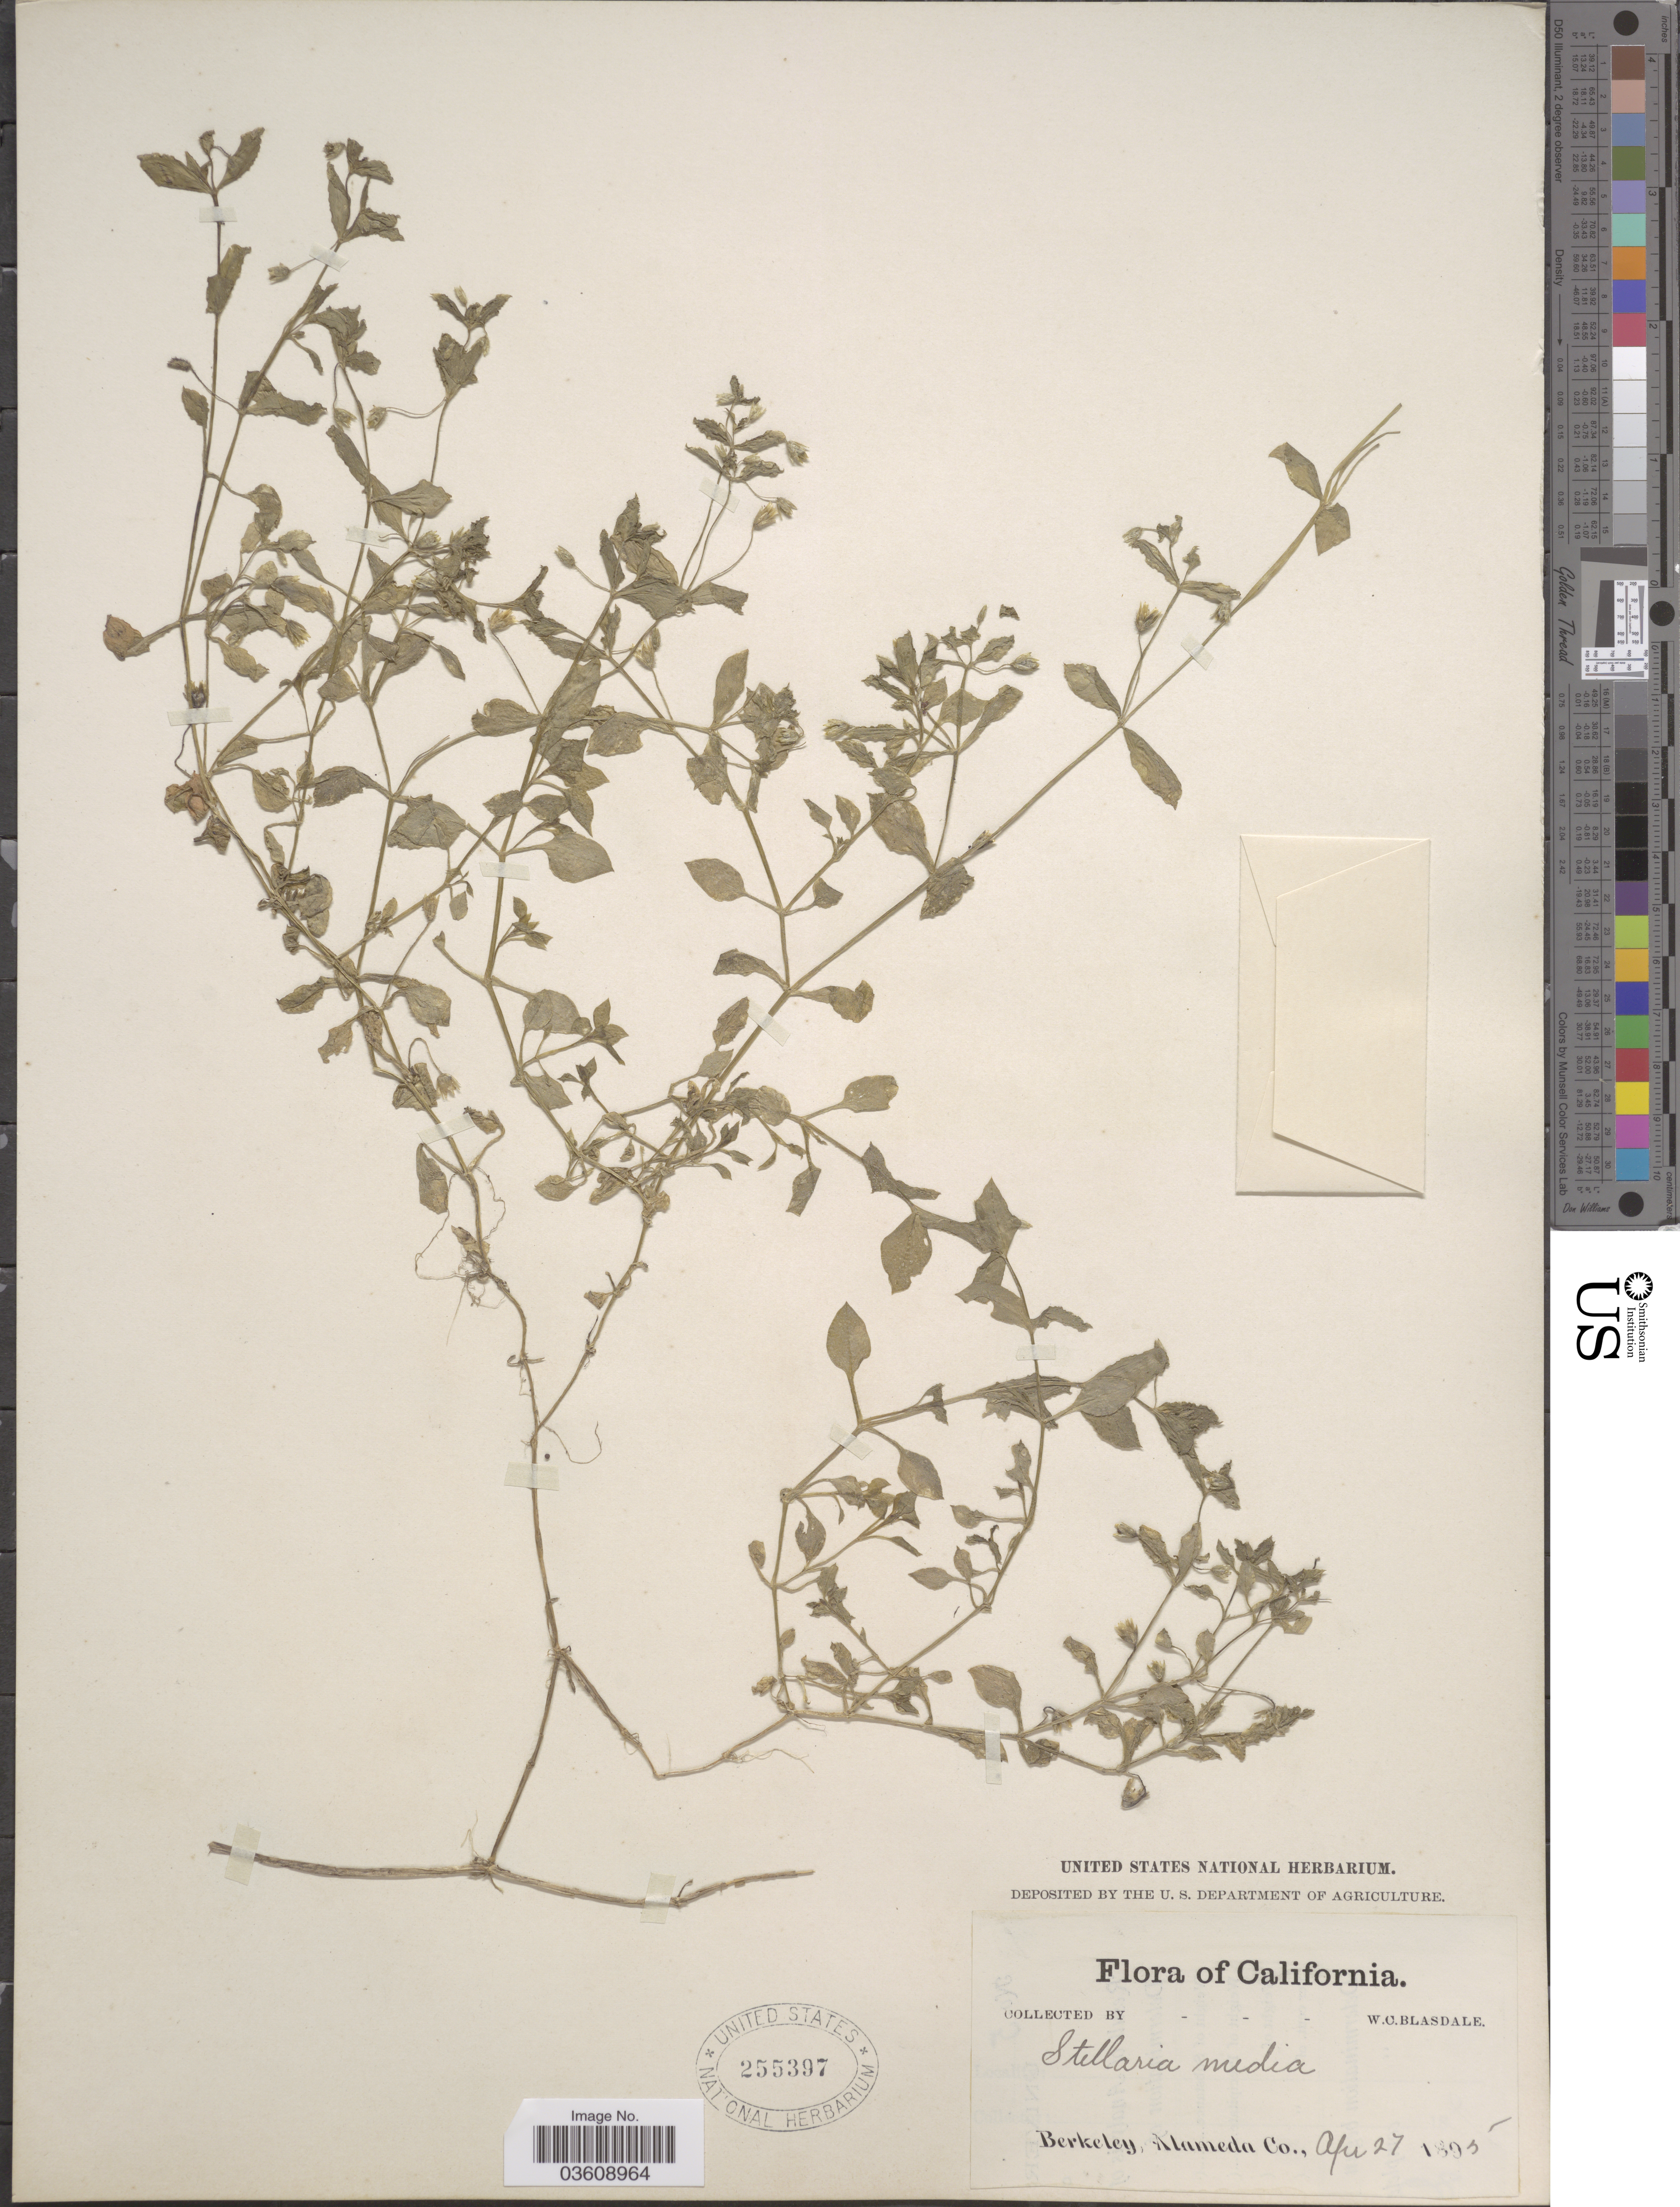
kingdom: Plantae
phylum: Tracheophyta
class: Magnoliopsida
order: Caryophyllales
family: Caryophyllaceae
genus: Stellaria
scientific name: Stellaria media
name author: (L.) Vill.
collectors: W. Blasdale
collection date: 1895-04-27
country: United States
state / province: California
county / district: Alameda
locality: Berkeley, Klameda Co.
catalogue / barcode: US 255397